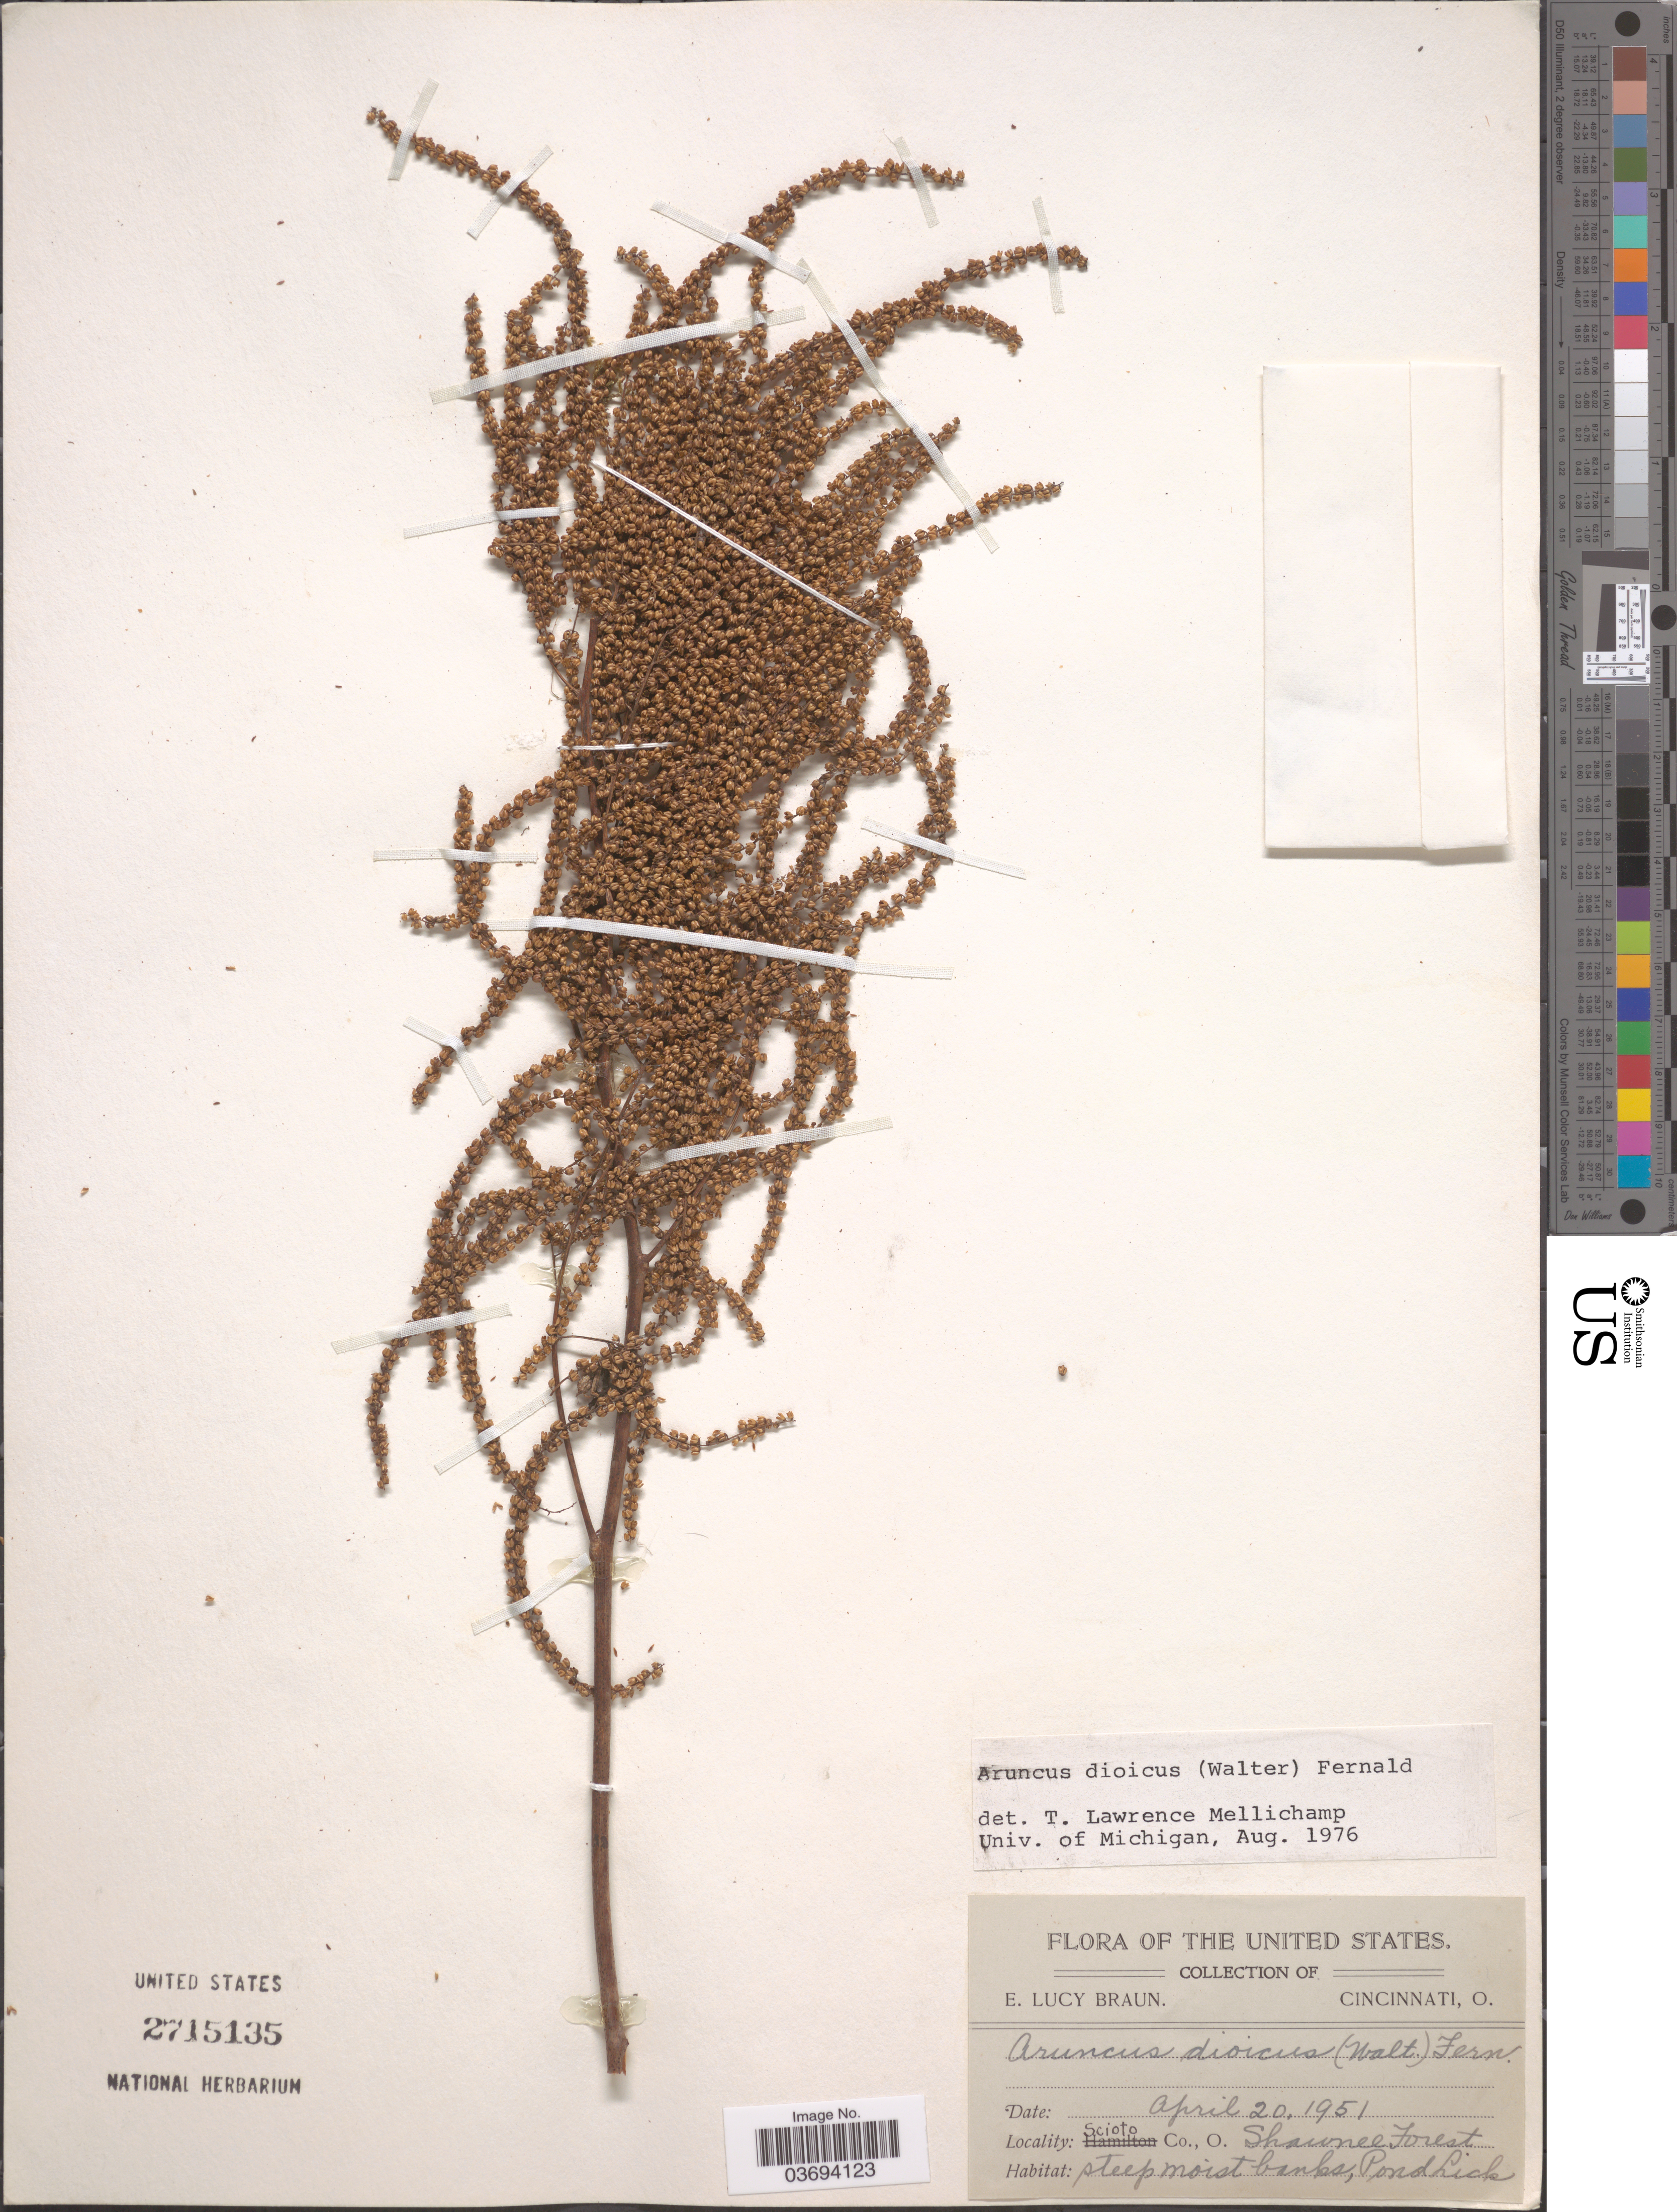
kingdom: Plantae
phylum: Tracheophyta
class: Magnoliopsida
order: Rosales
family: Rosaceae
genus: Aruncus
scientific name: Aruncus dioicus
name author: (Walter) Fernald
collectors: E. L. Braun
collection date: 1951-04-20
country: United States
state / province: Ohio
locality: Scioto Co. Shawnee Forest. Pond Lick.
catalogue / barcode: US 2715135